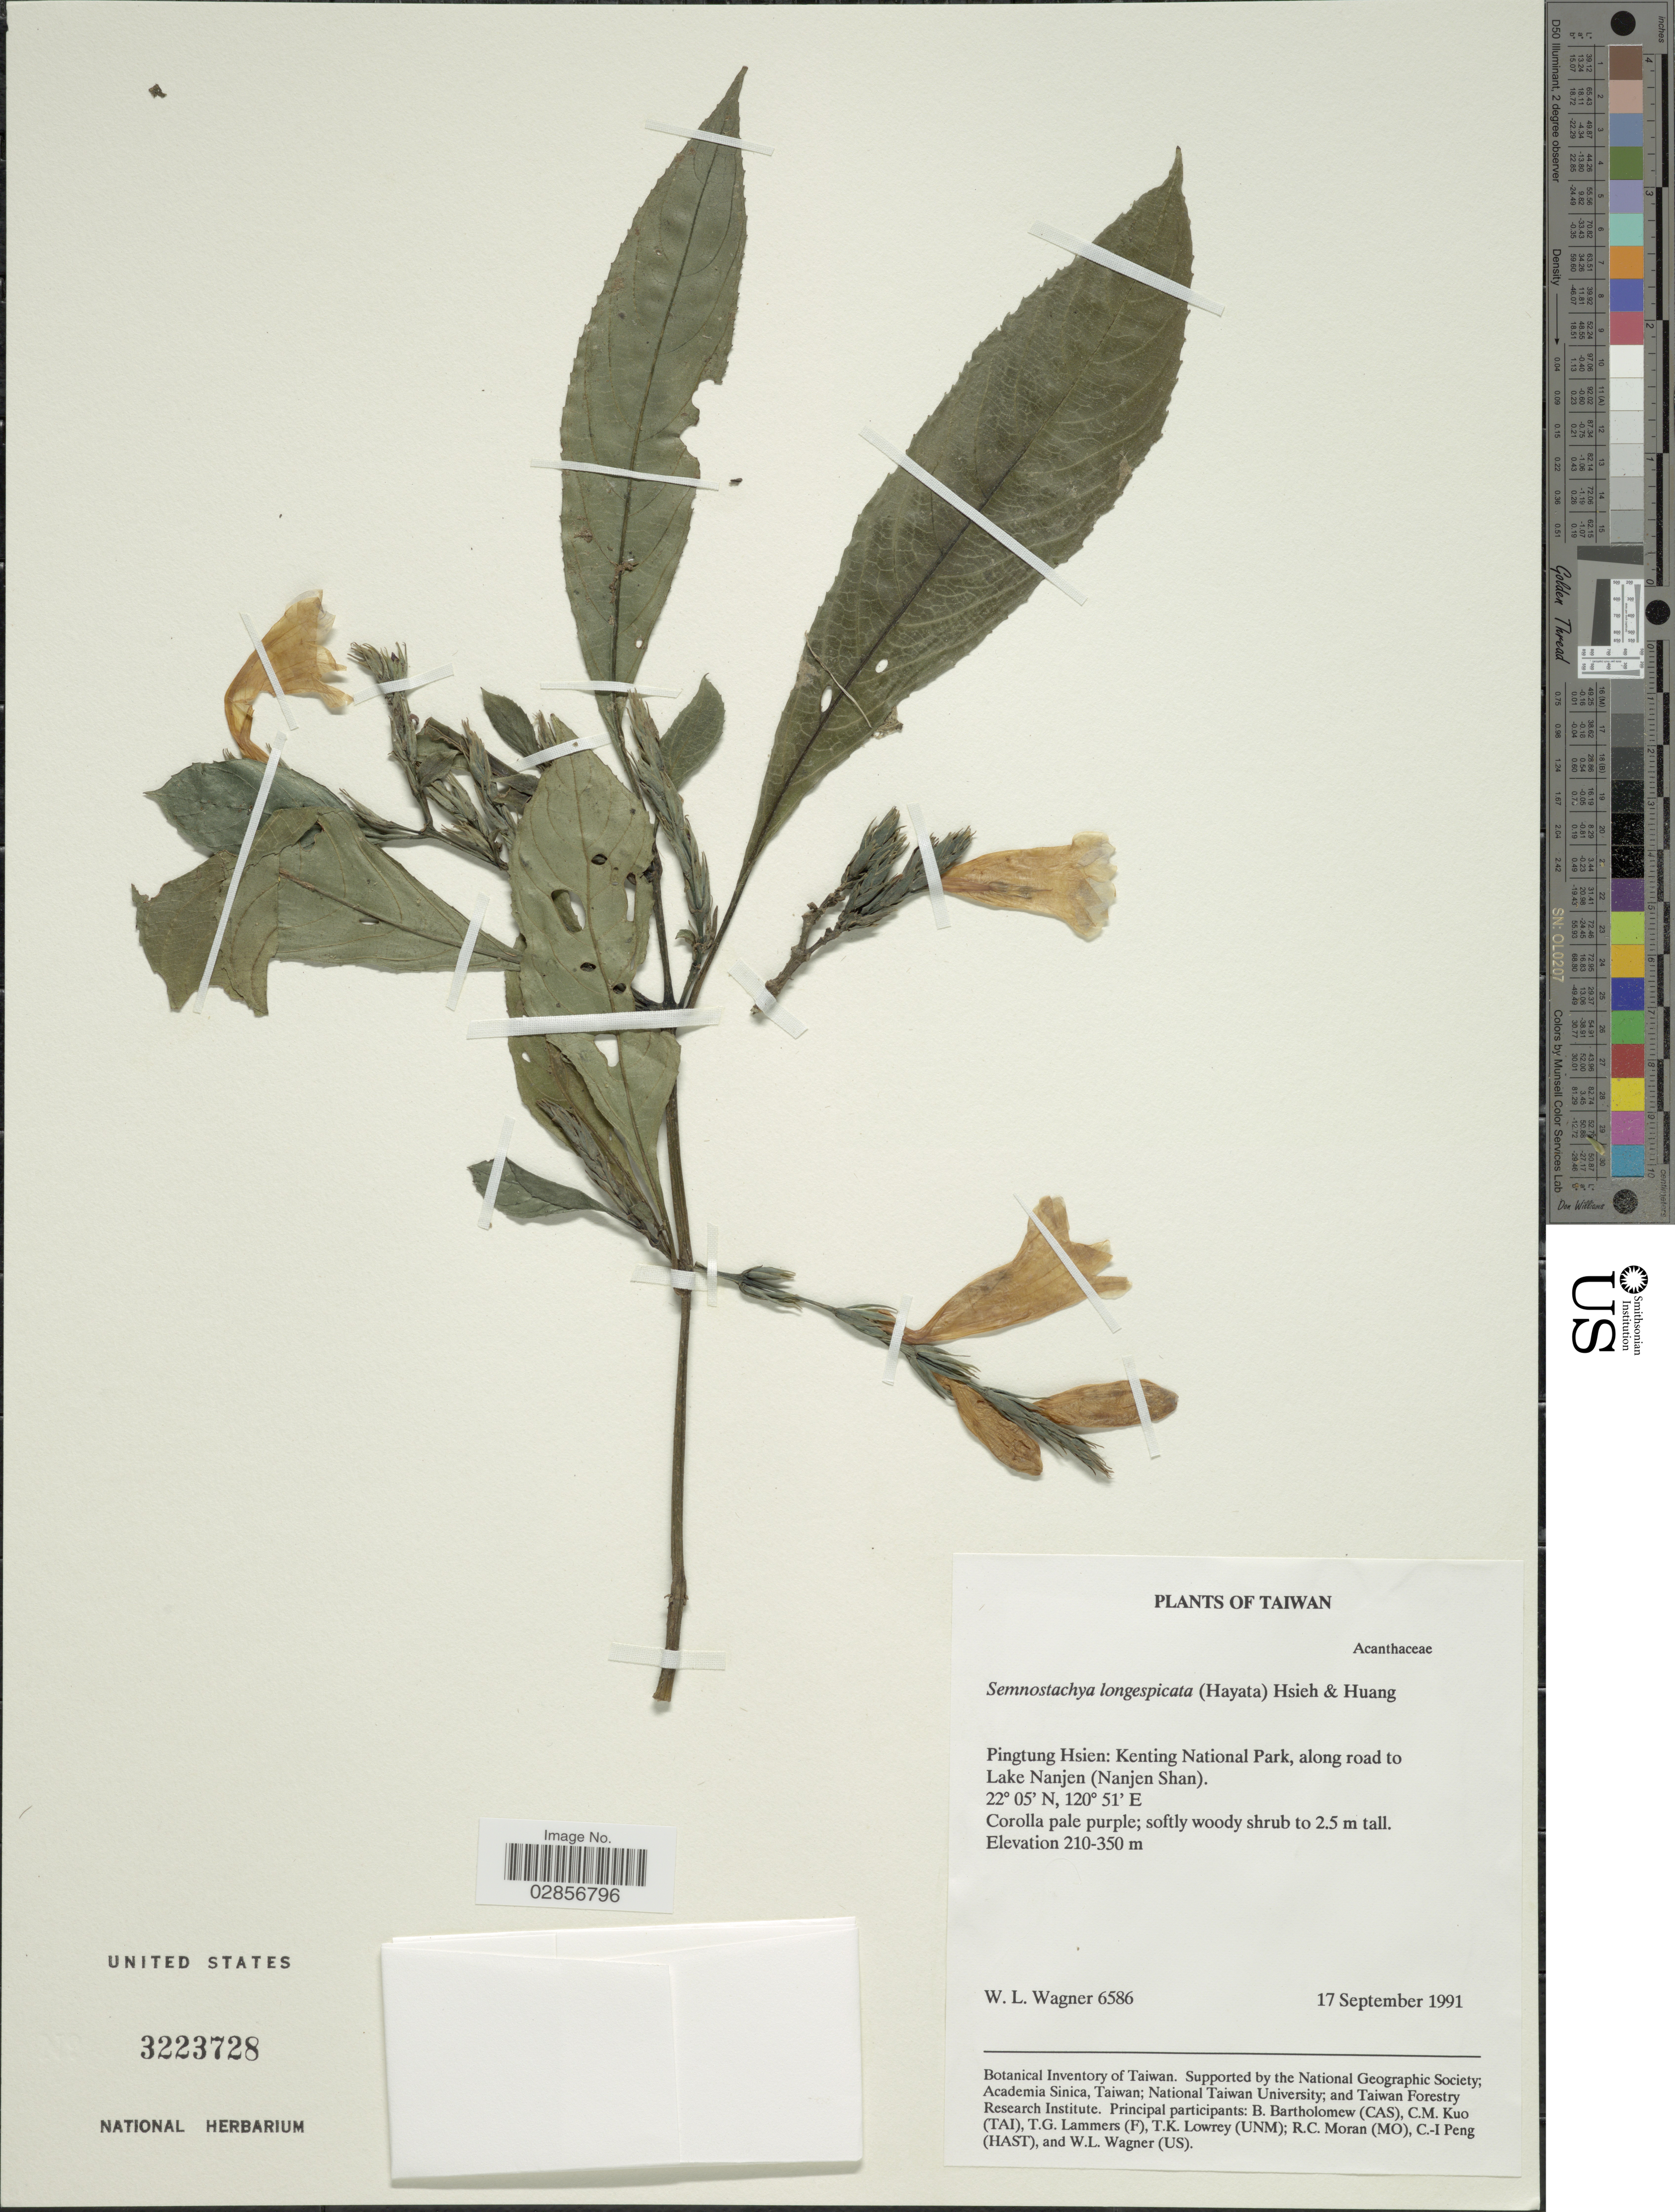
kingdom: Plantae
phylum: Tracheophyta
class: Magnoliopsida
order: Lamiales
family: Acanthaceae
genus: Semnostachya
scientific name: Semnostachya longespicata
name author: (Hayata) C.F. Hsieh & T. C. Huang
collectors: W. L. Wagner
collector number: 6586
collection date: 1991-09-17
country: Taiwan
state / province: Pingtung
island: Taiwan [Formosa]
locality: Pingtung Hsien: Kentieng National Park, along road to Lake Nanjen (Nanjen Shan).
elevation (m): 210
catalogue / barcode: US 3223728